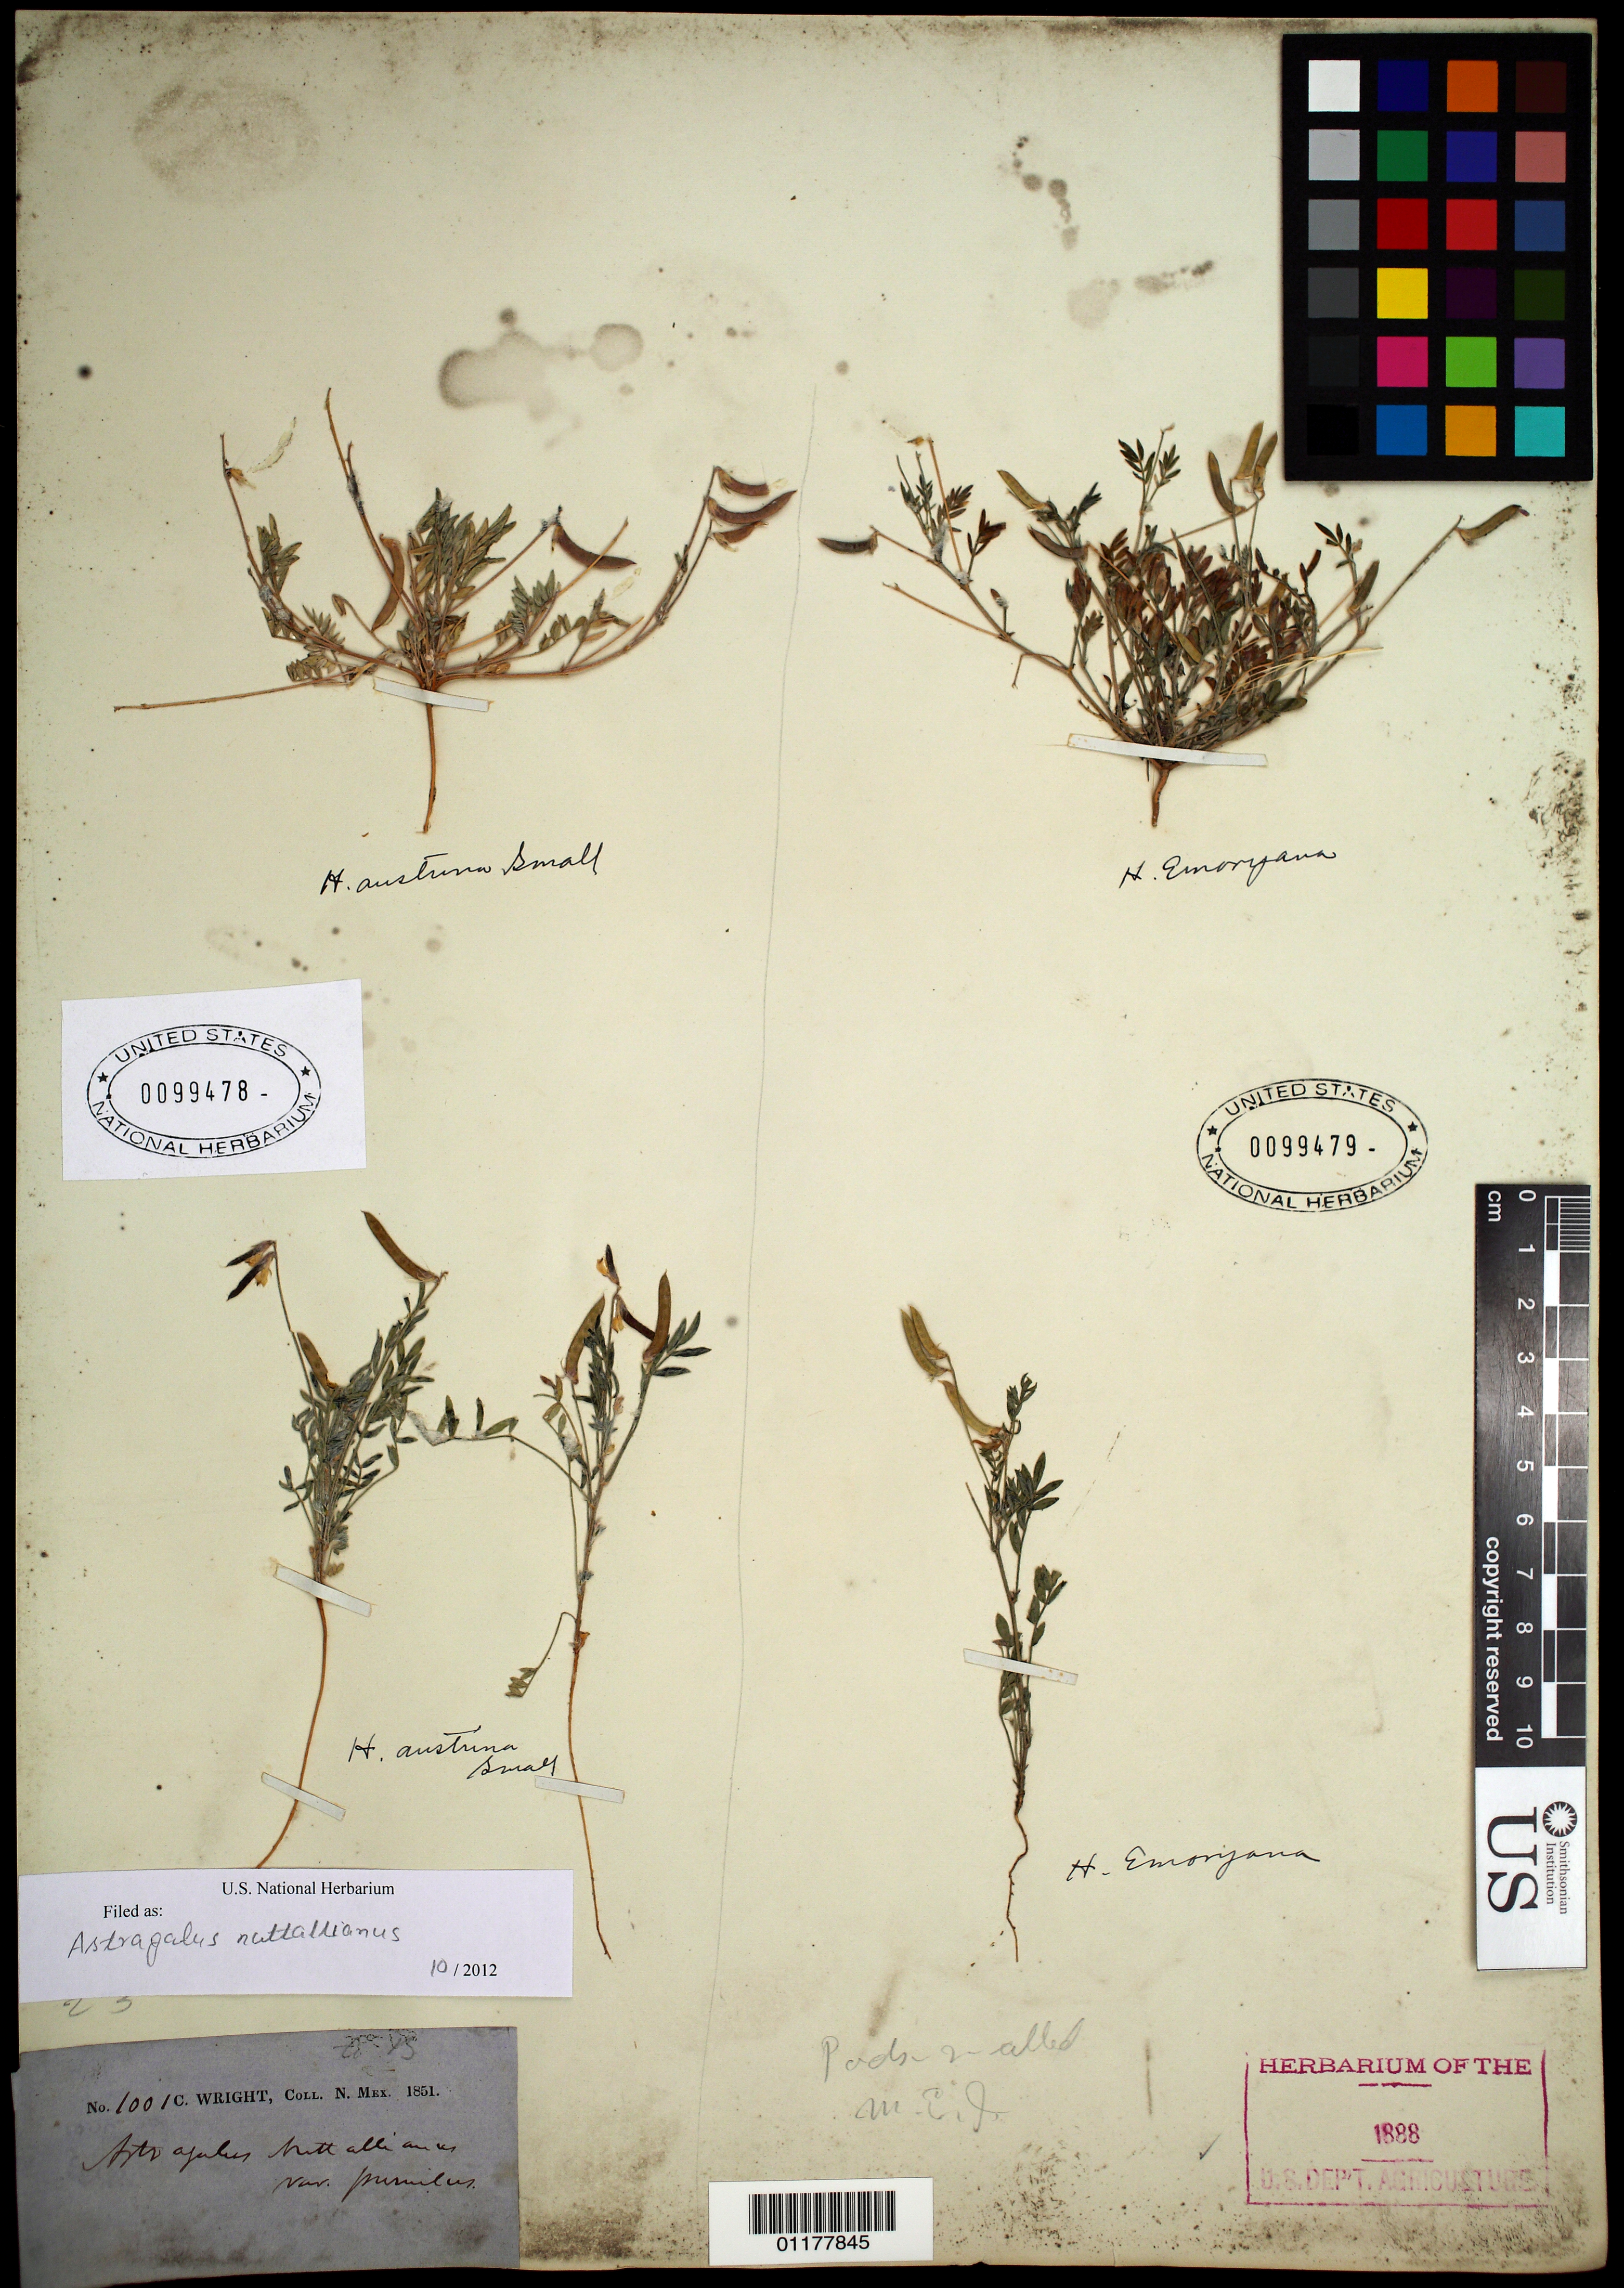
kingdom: Plantae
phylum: Tracheophyta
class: Magnoliopsida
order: Fabales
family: Fabaceae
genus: Astragalus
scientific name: Astragalus austrinus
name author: (Small) O.E. Schulz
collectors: C. Wright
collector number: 1001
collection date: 1851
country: United States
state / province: New Mexico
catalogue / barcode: US 99478